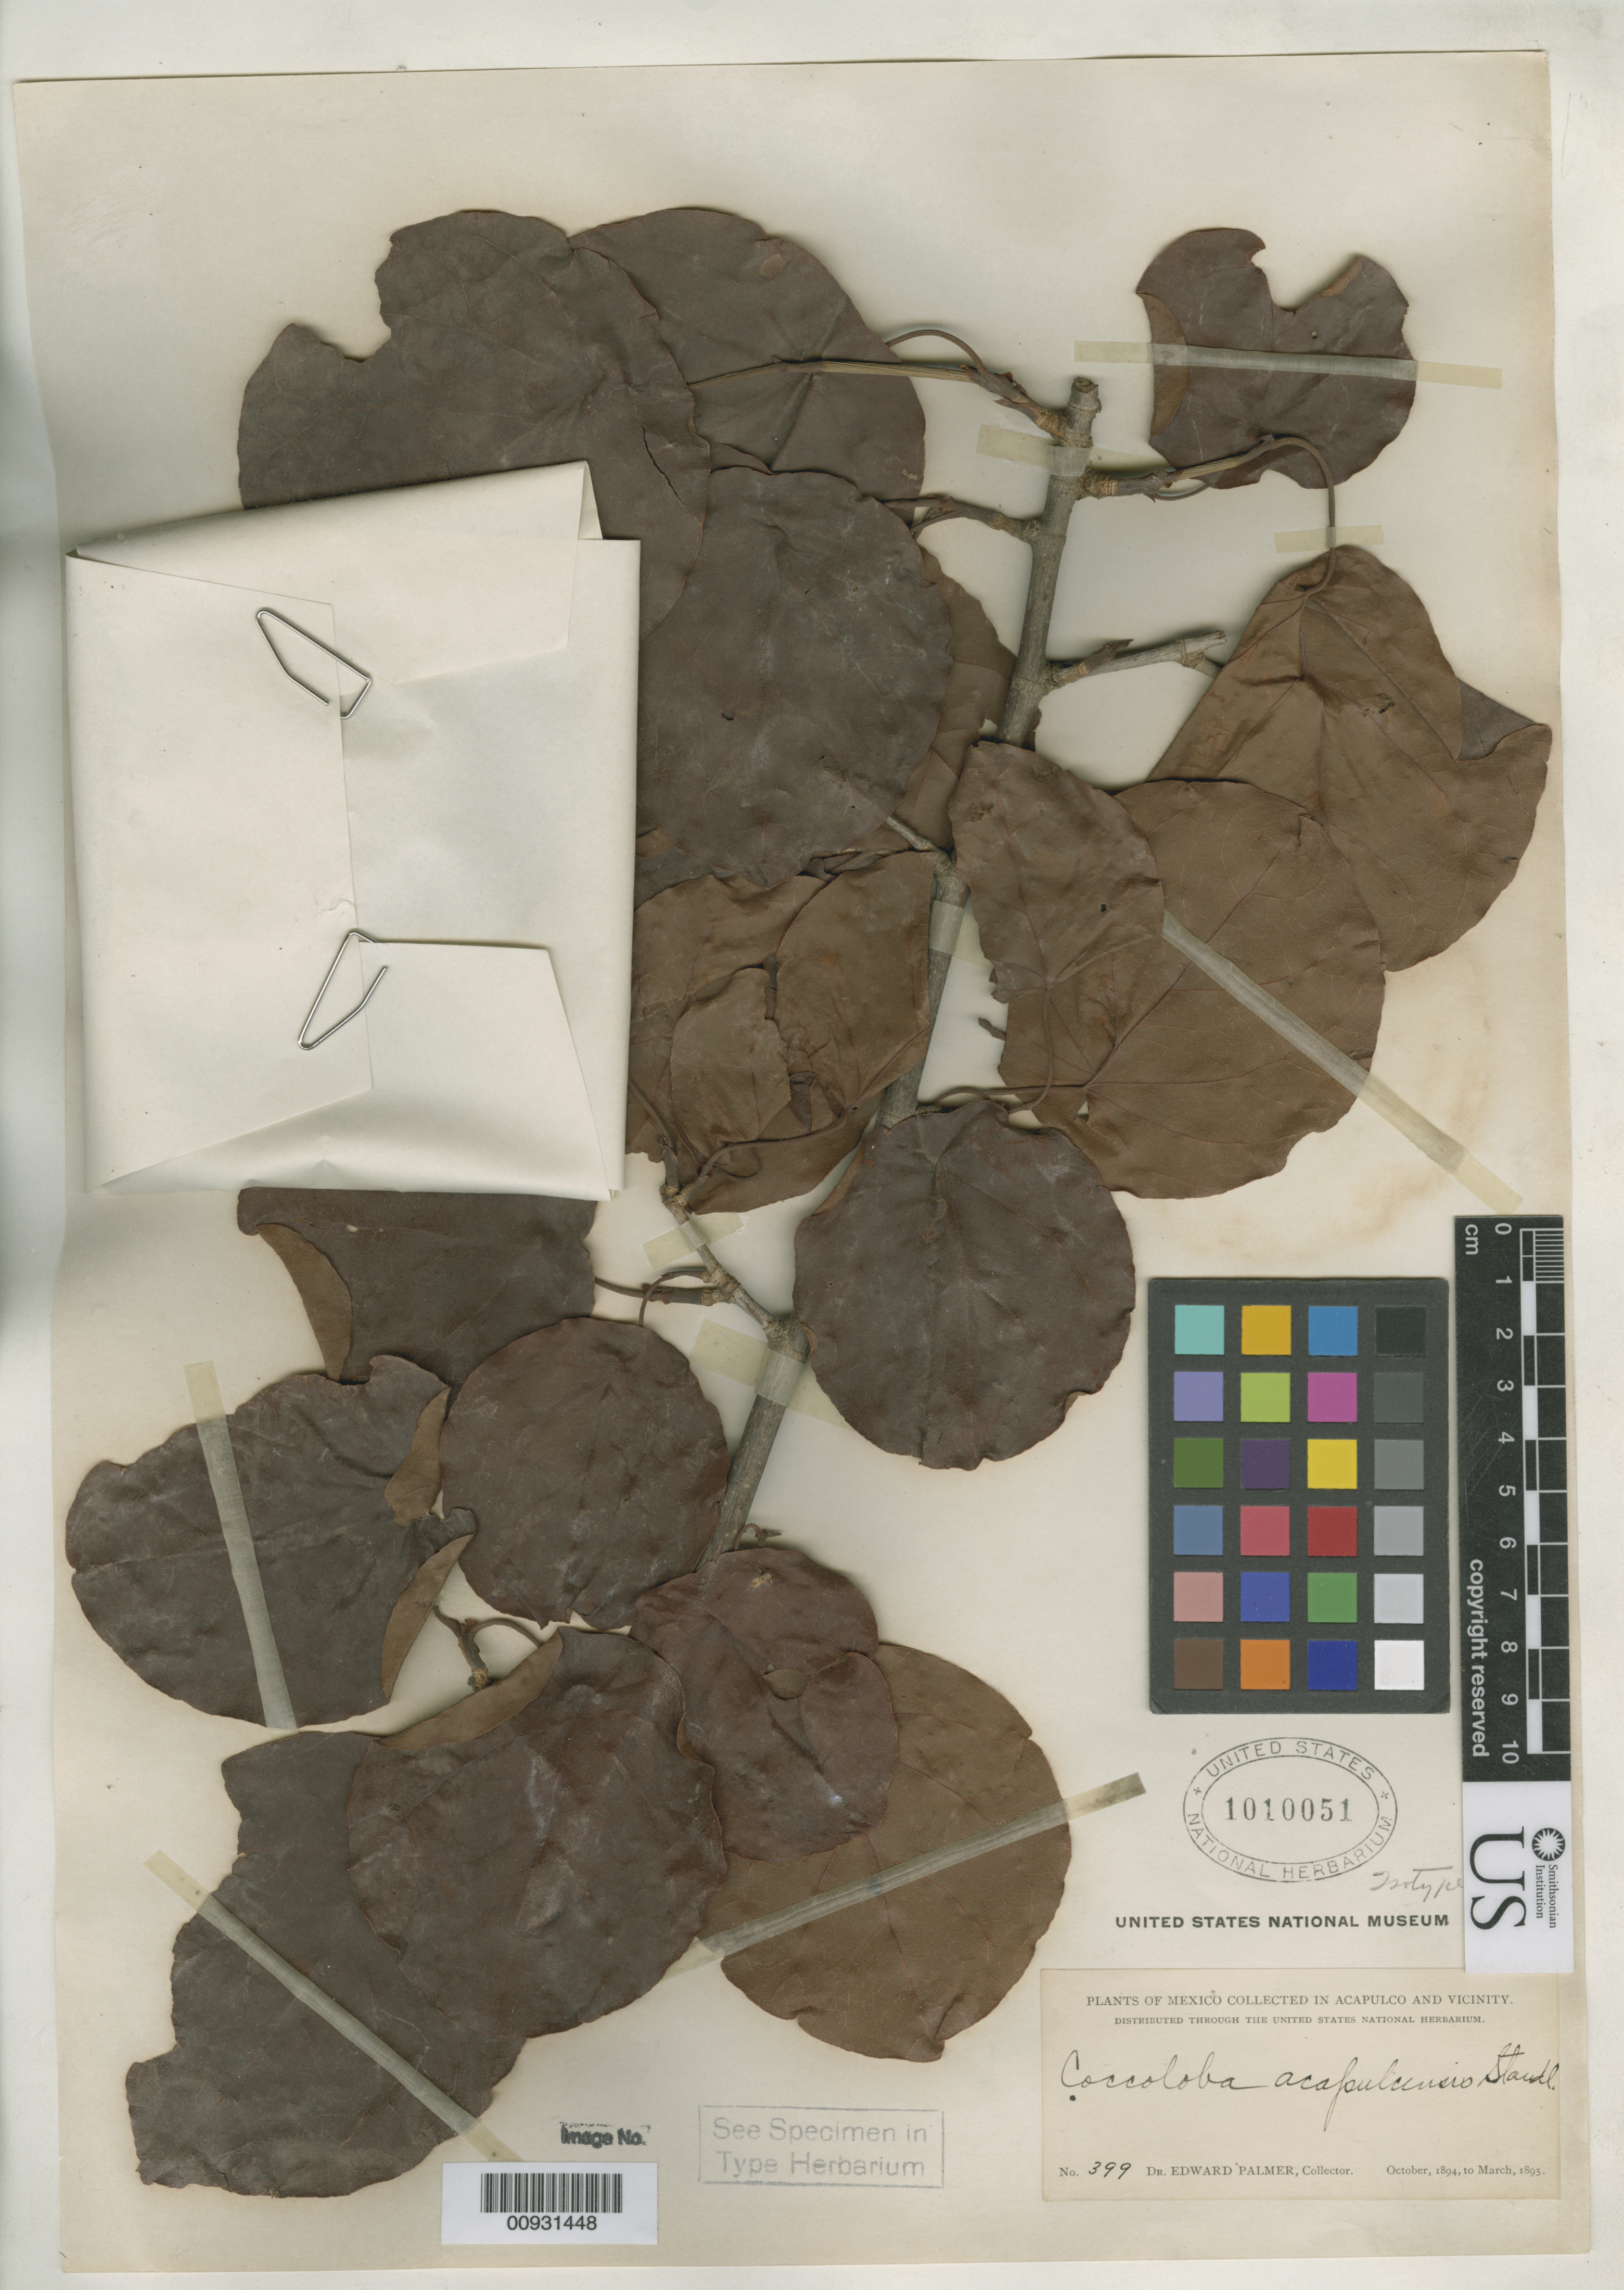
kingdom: Plantae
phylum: Tracheophyta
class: Magnoliopsida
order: Caryophyllales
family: Polygonaceae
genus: Coccoloba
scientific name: Coccoloba acapulcensis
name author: Standl.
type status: Isotype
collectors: E. Palmer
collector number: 399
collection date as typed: Oct 1894 to -- Mar 1895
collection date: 1894-10/1895-03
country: Mexico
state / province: Guerrero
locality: Acapulco and vicinity.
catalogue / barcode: US 1010051